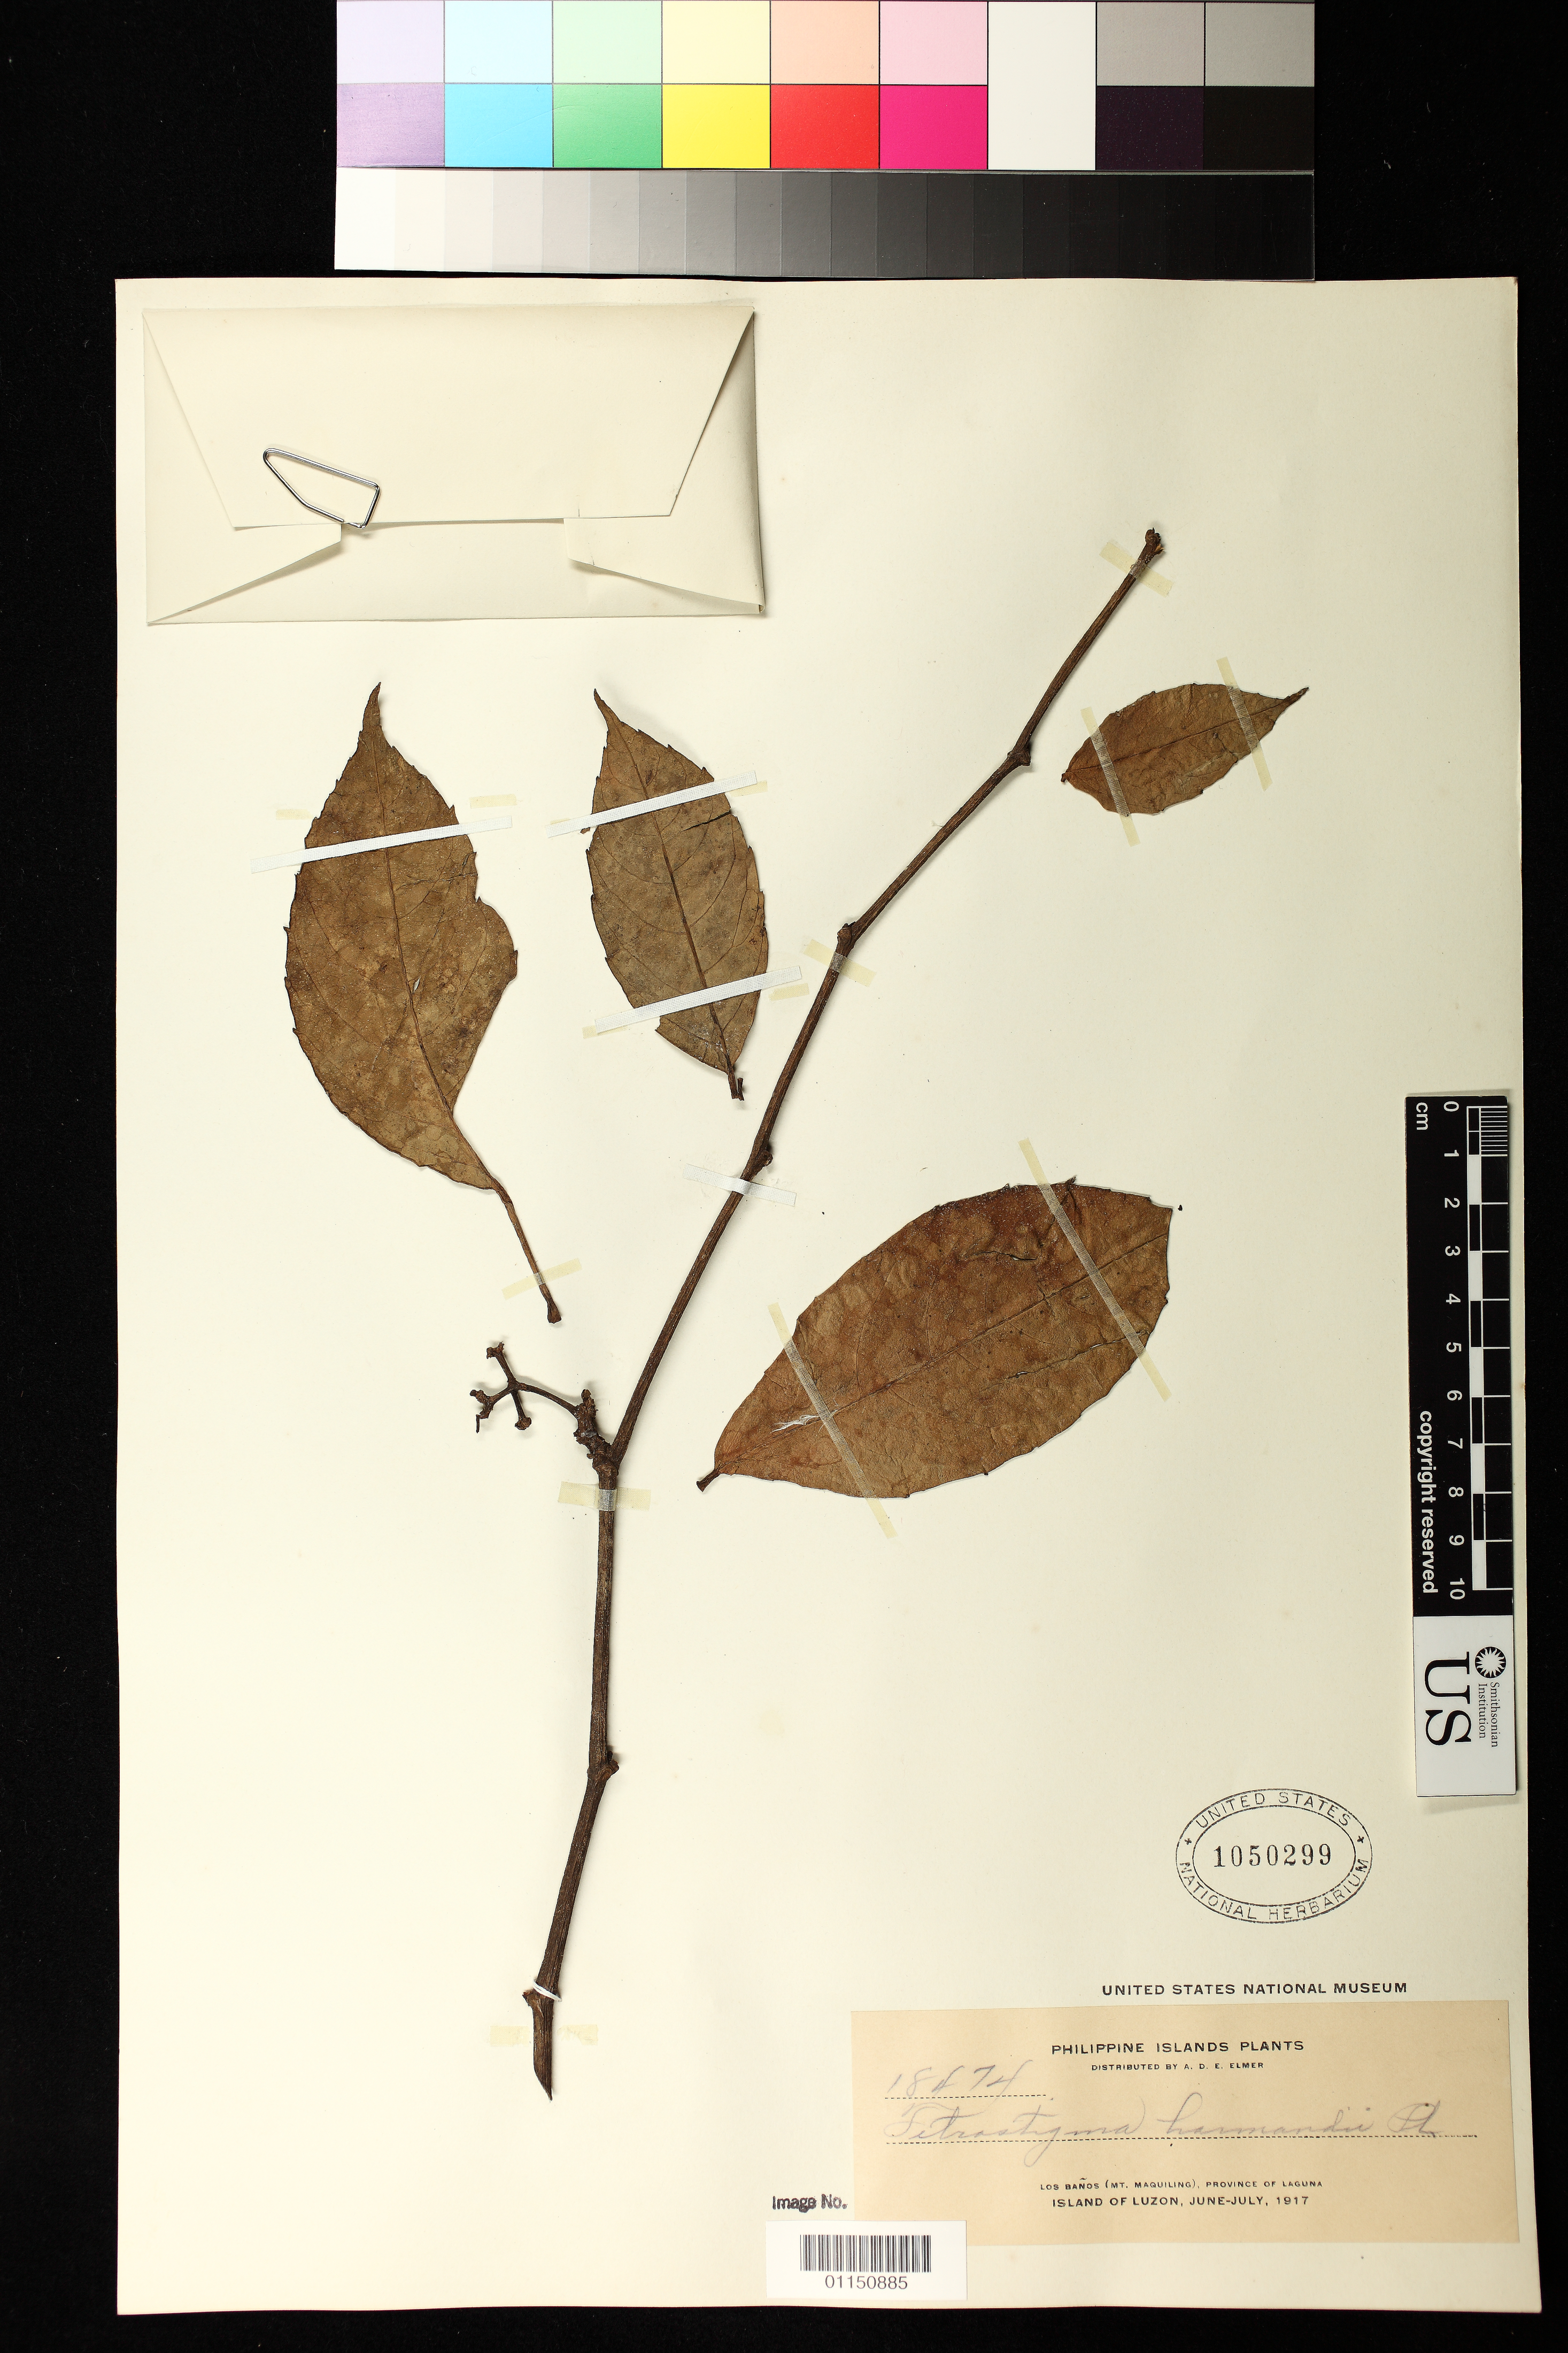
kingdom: Plantae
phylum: Tracheophyta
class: Magnoliopsida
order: Vitales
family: Vitaceae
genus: Tetrastigma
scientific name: Tetrastigma harmandii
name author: Planch.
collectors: A. D. E. Elmer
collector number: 18474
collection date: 1917-06/1917-07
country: Philippines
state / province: Calabarzon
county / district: Laguna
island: Luzon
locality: Los Banos (Mt Maquiling). Luzon.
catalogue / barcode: US 1050299